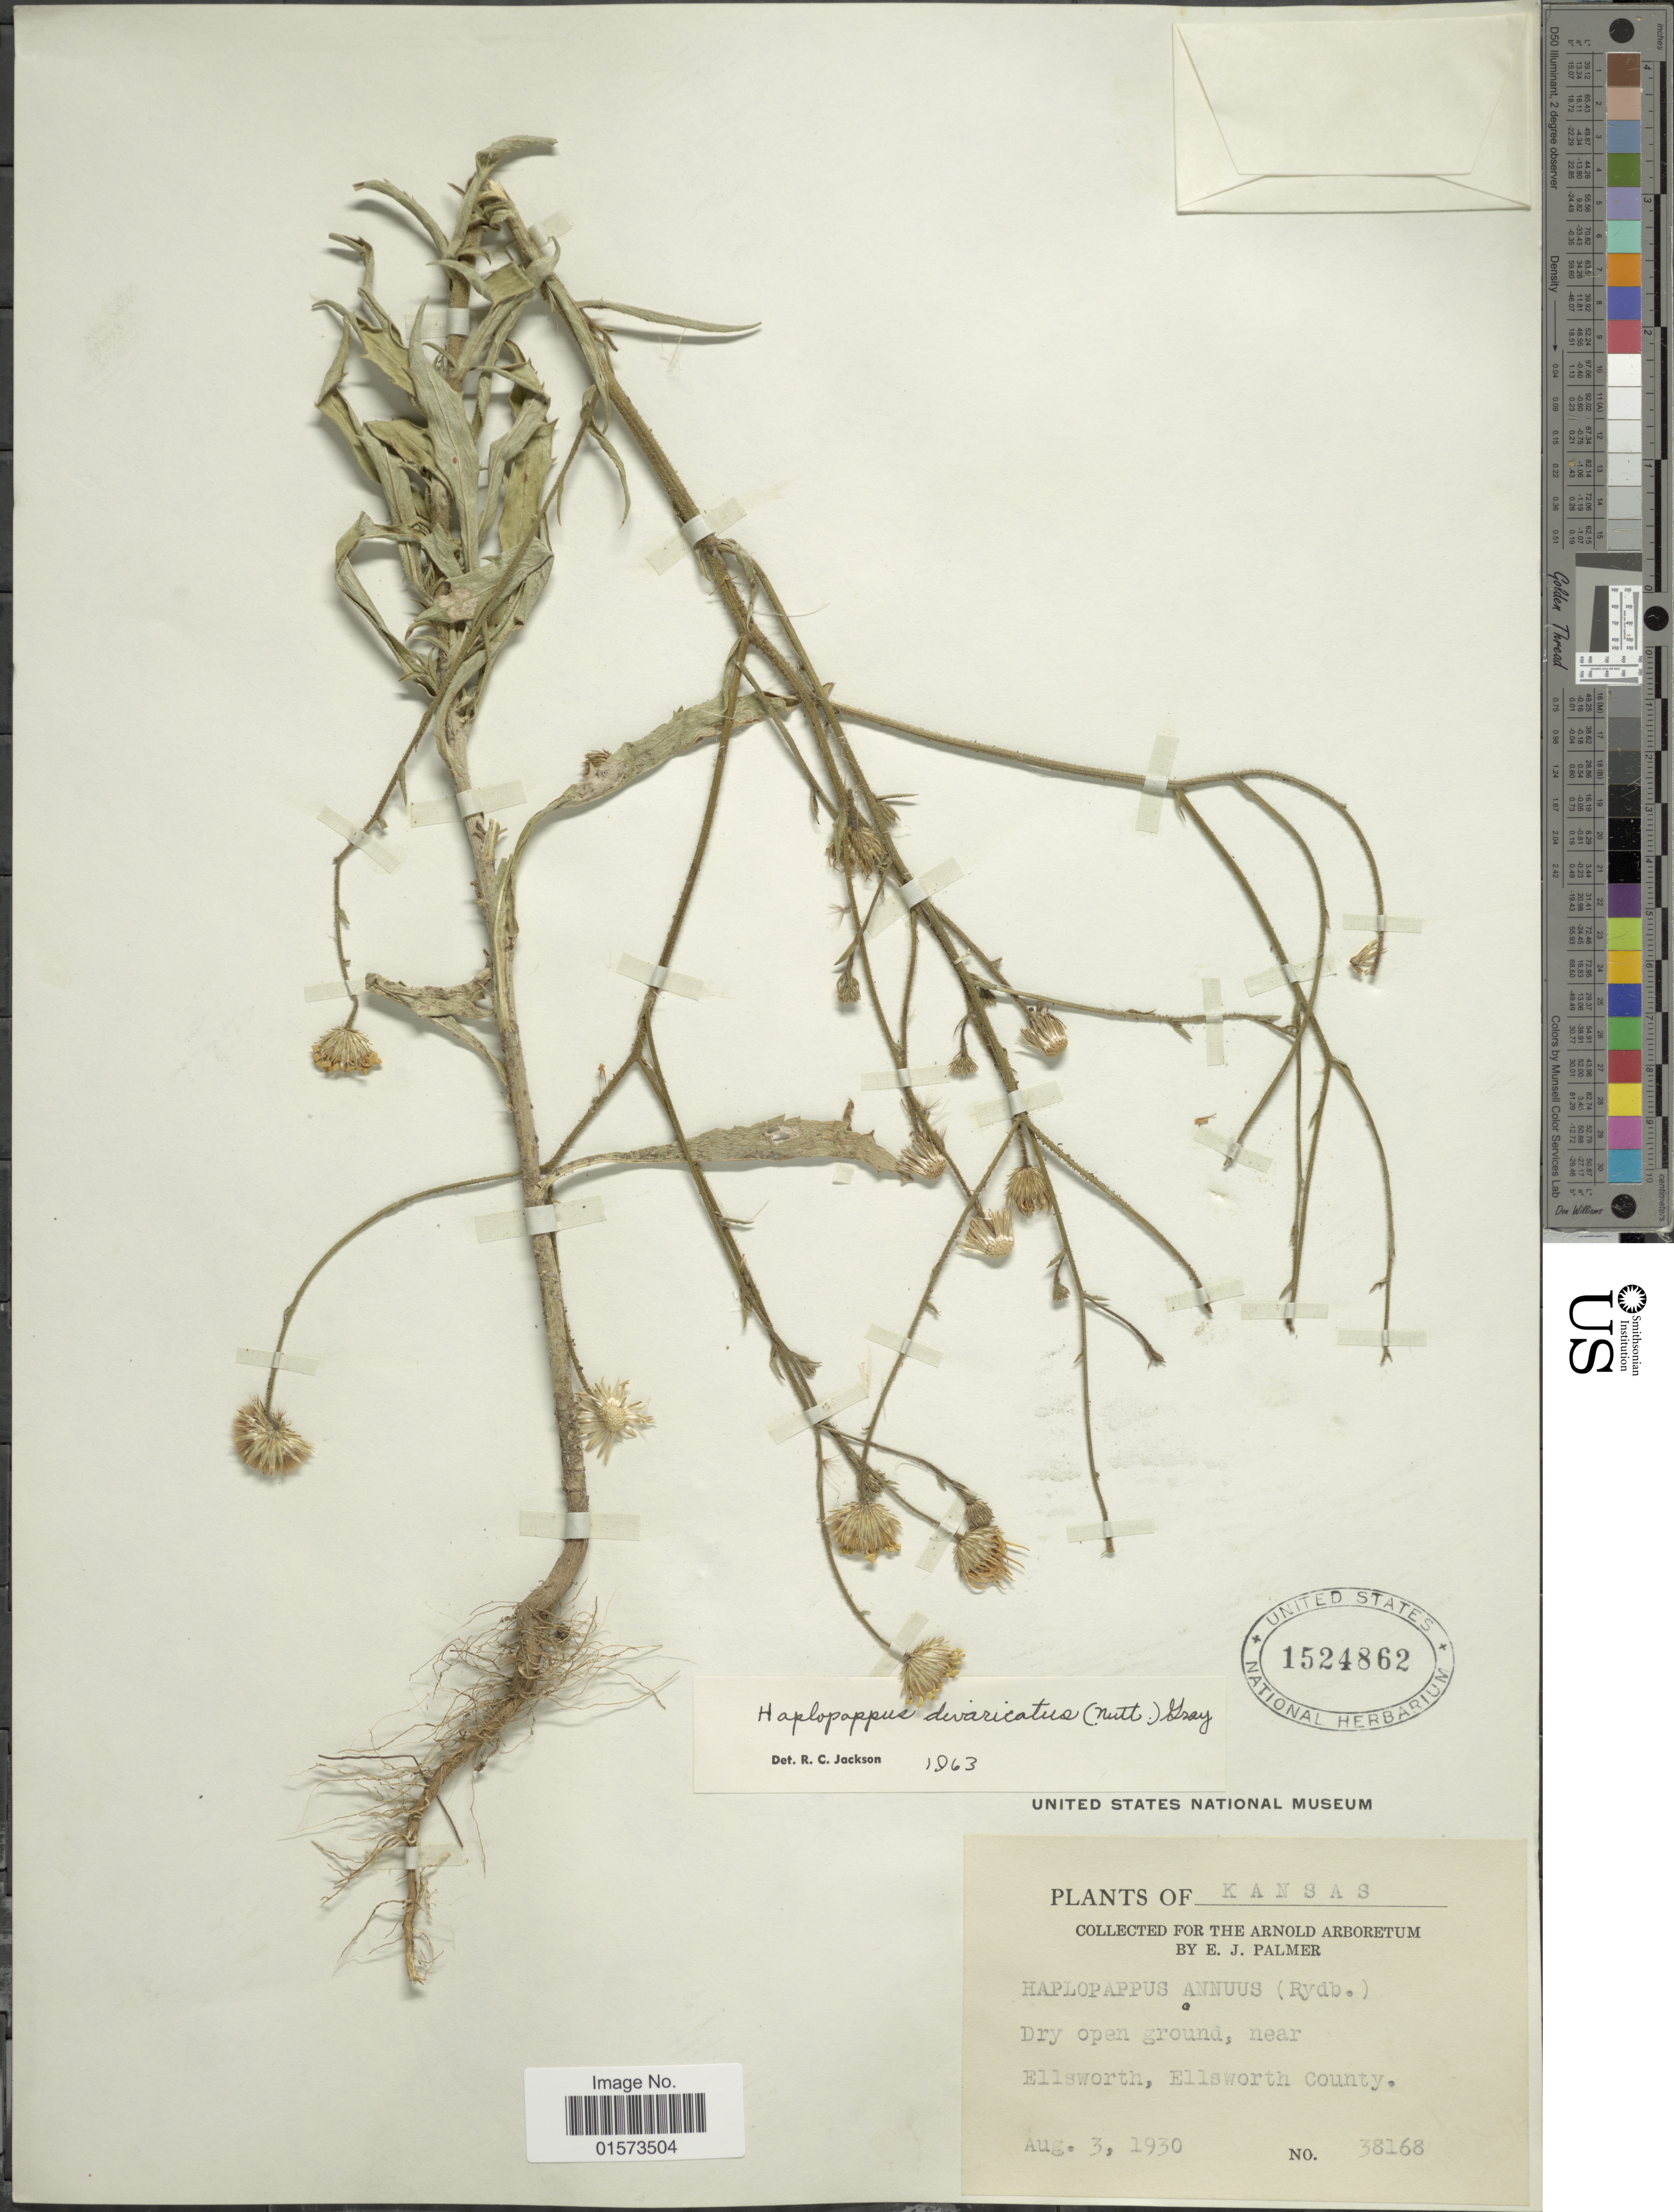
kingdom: Plantae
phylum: Tracheophyta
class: Magnoliopsida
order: Asterales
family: Asteraceae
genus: Croptilon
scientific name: Croptilon divaricatum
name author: (Nutt.) Raf.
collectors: E. J. Palmer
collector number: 38168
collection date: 1930-08-03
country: United States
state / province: Kansas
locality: Dry open ground, near Ellsworth, Ellsworth County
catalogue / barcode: US 1524862